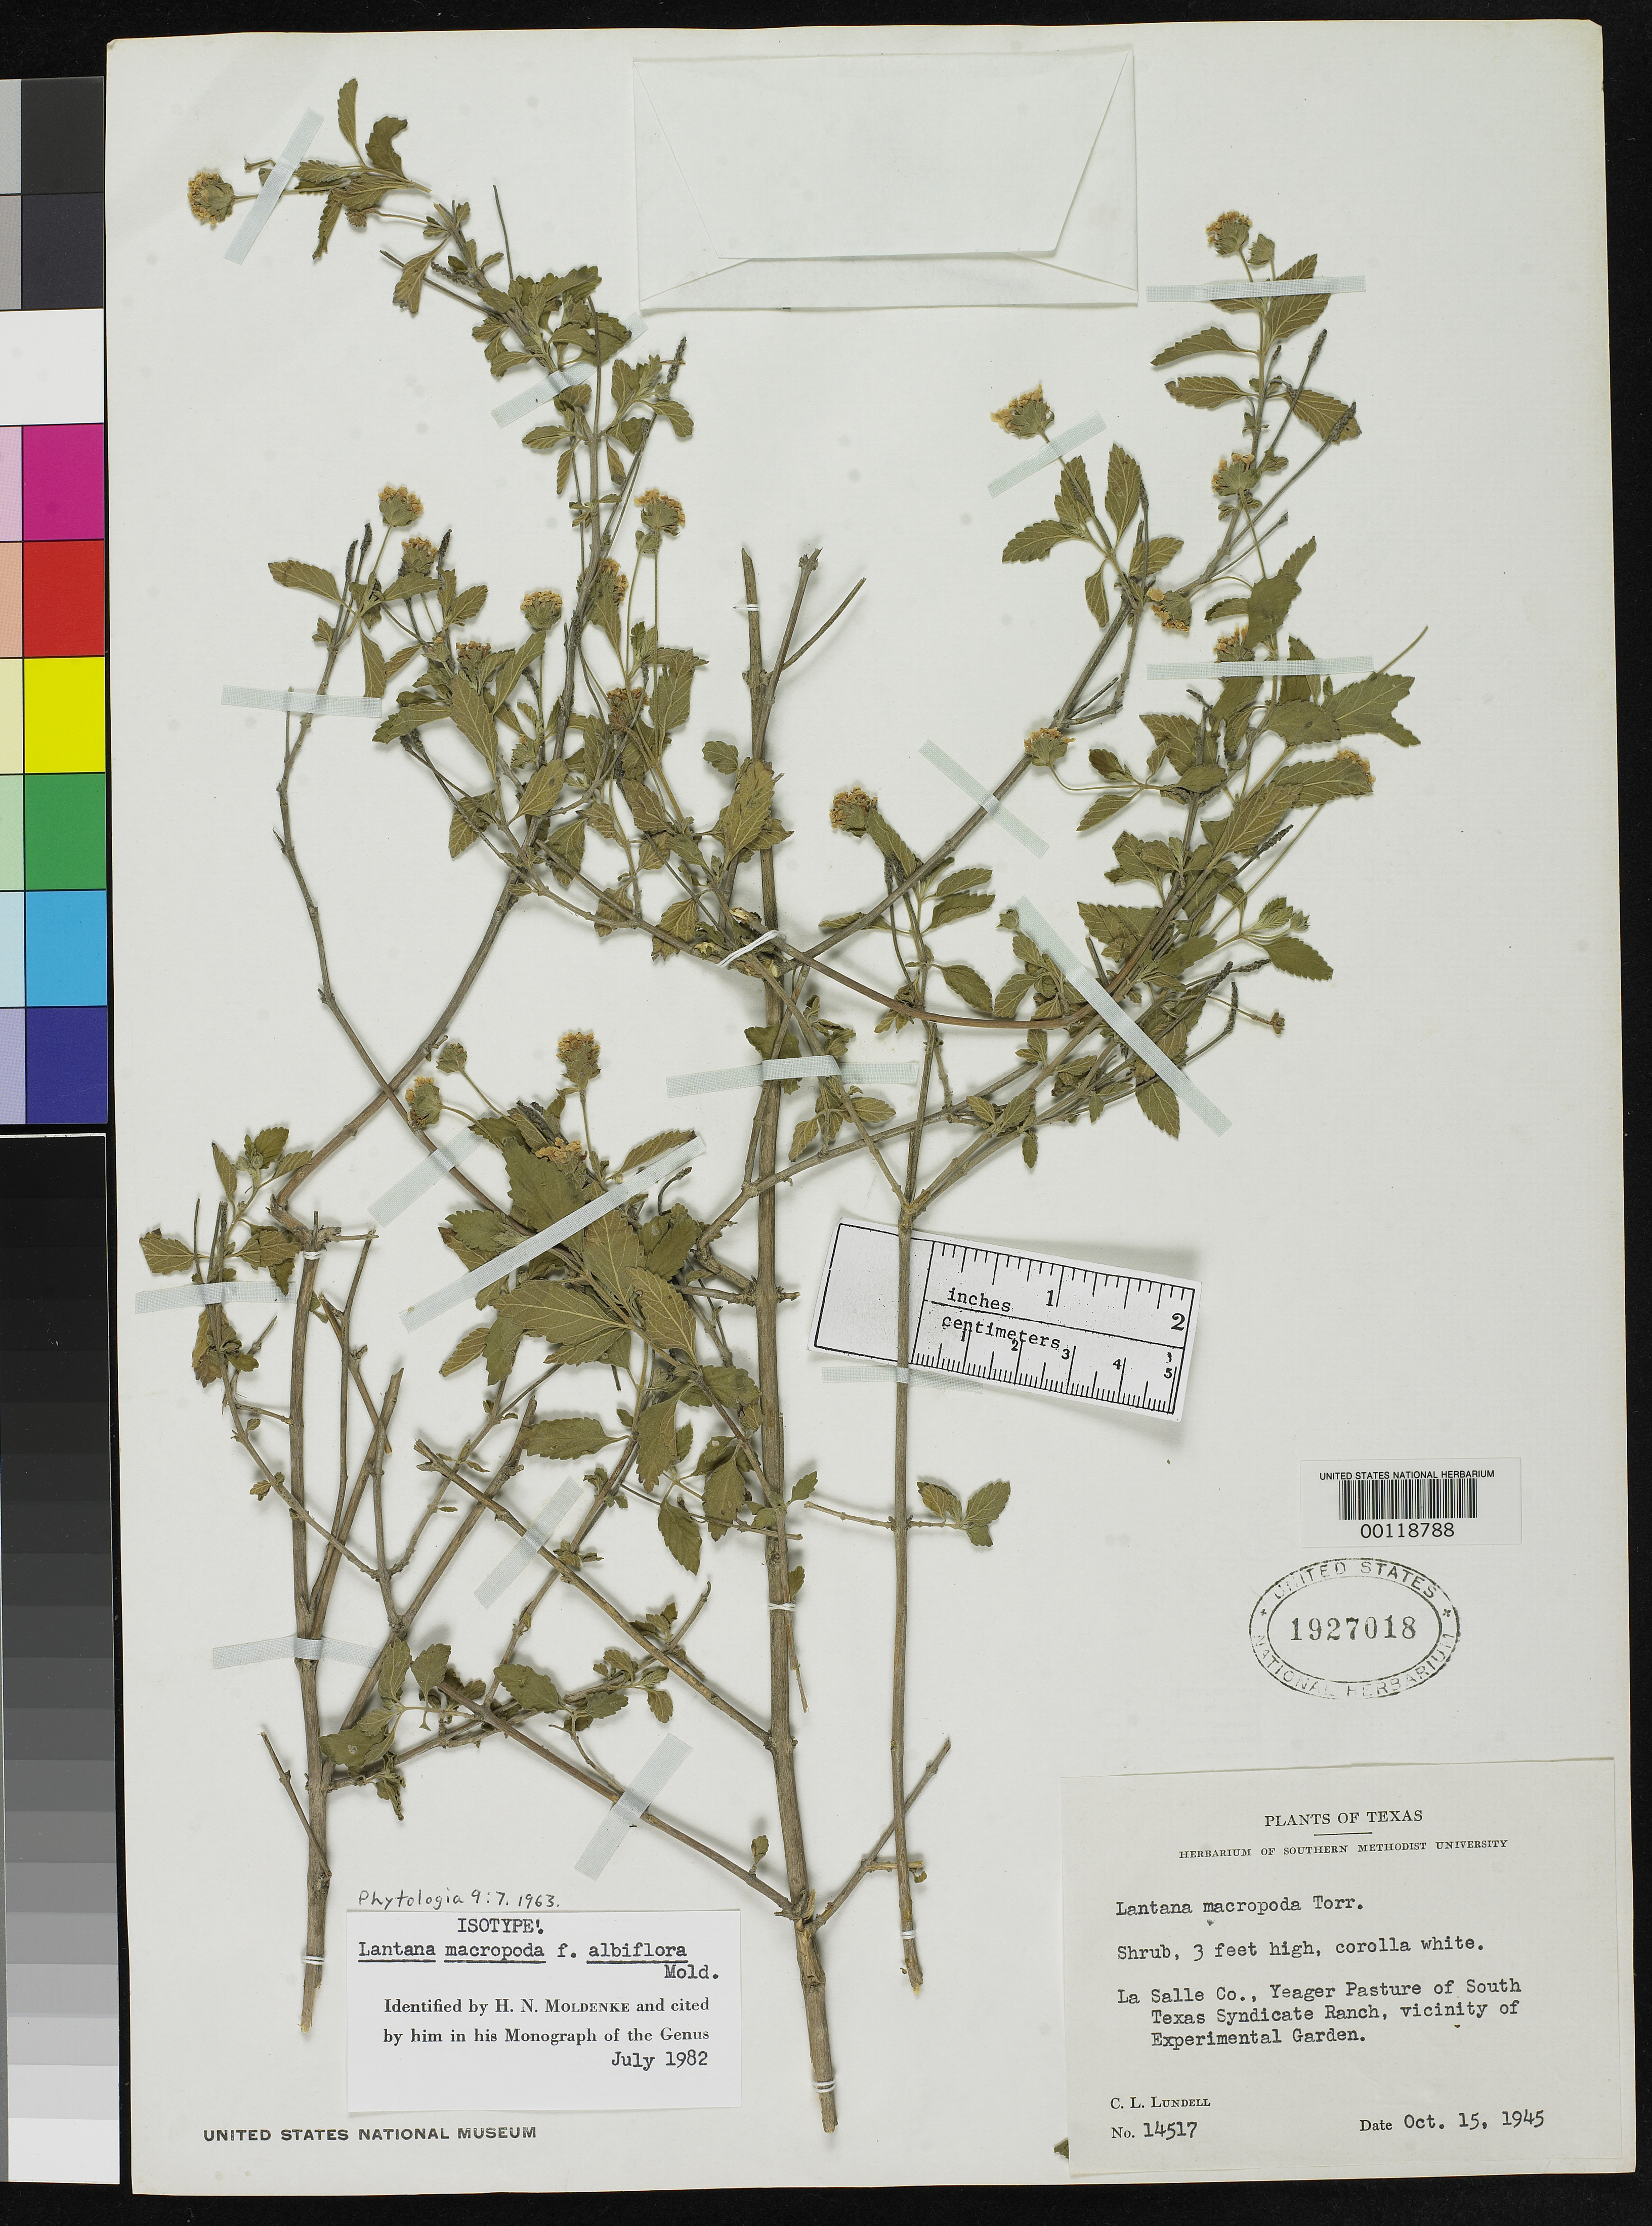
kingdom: Plantae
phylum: Tracheophyta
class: Magnoliopsida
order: Lamiales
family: Verbenaceae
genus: Lantana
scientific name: Lantana macropoda f. albiflora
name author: Moldenke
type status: Isotype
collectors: C. L. Lundell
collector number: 14517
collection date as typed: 15 Oct 1945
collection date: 1945-10-15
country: United States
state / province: Texas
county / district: La Salle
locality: Yeager pasture of South Texas Syndicate Ranch, vicinity of experimental garden.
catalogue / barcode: US 1927018